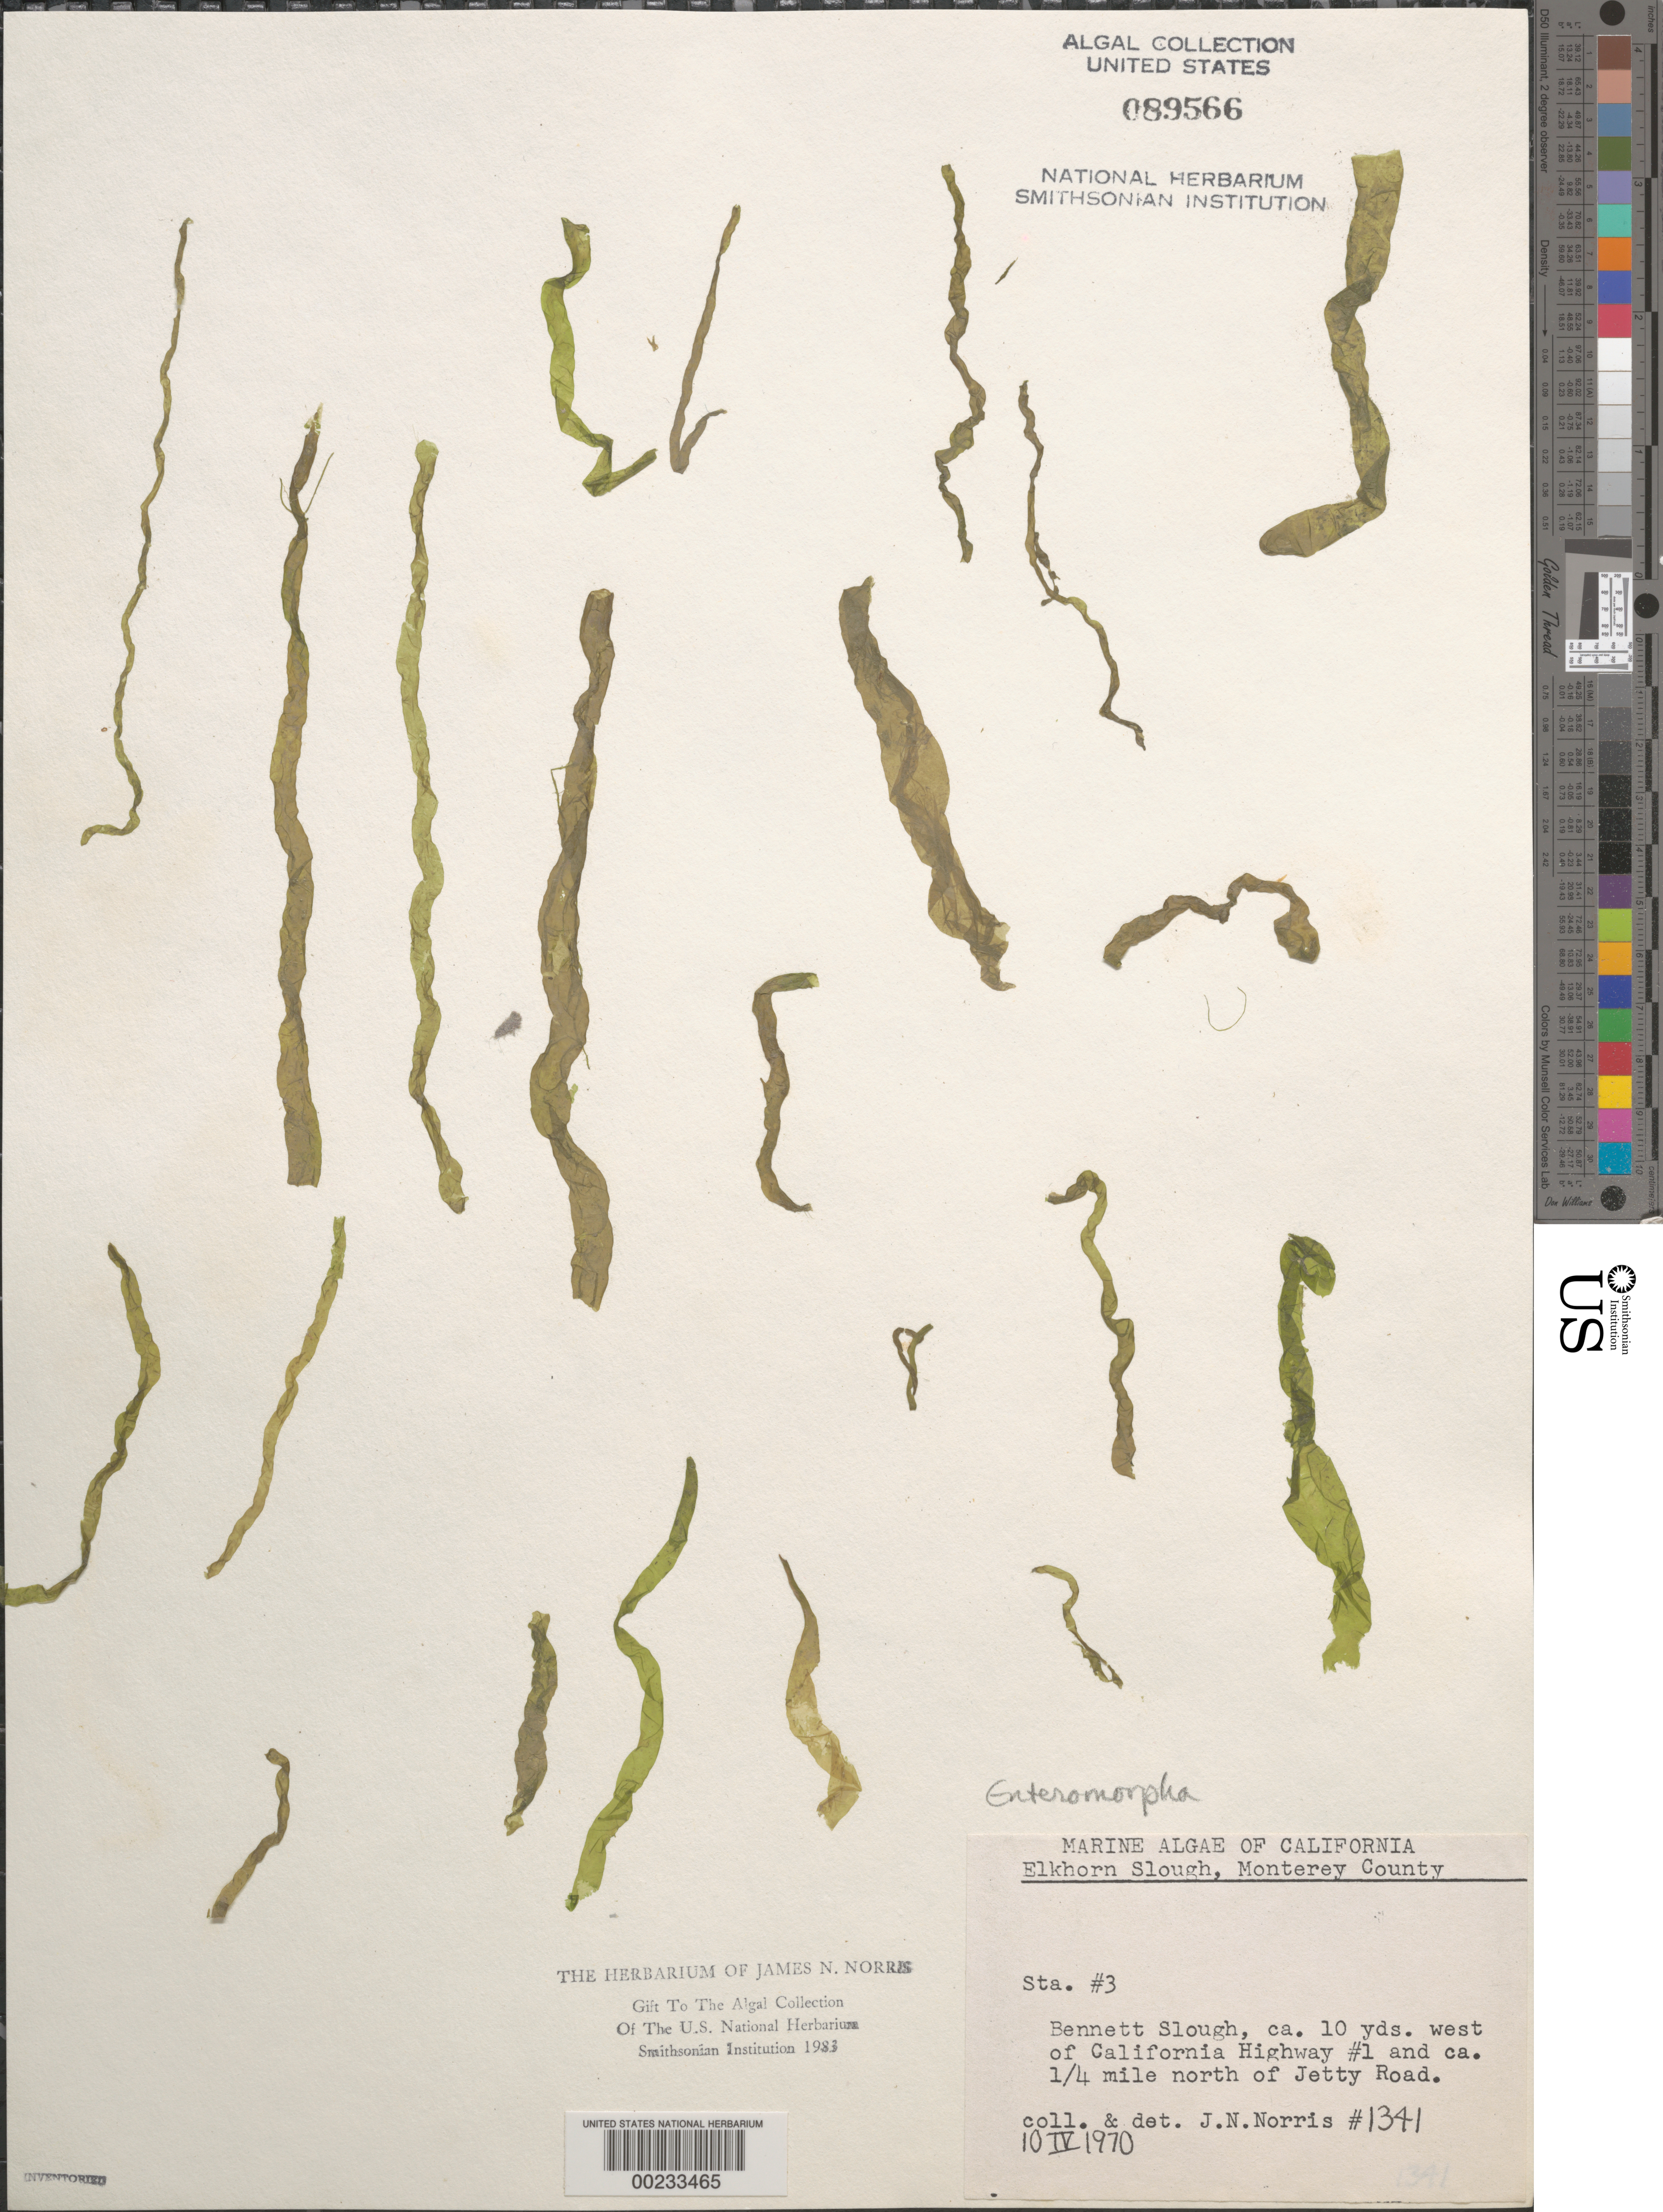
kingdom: Plantae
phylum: Chlorophyta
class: Ulvophyceae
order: Ulvales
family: Ulvaceae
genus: Ulva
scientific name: Ulva sp.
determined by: Algae name updating Project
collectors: J. N. Norris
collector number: JN-1341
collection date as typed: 10 Apr 1970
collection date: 1970-04-10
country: United States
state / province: California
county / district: Monterey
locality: Bennett Slough, Elkhorn Slough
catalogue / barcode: US 89566